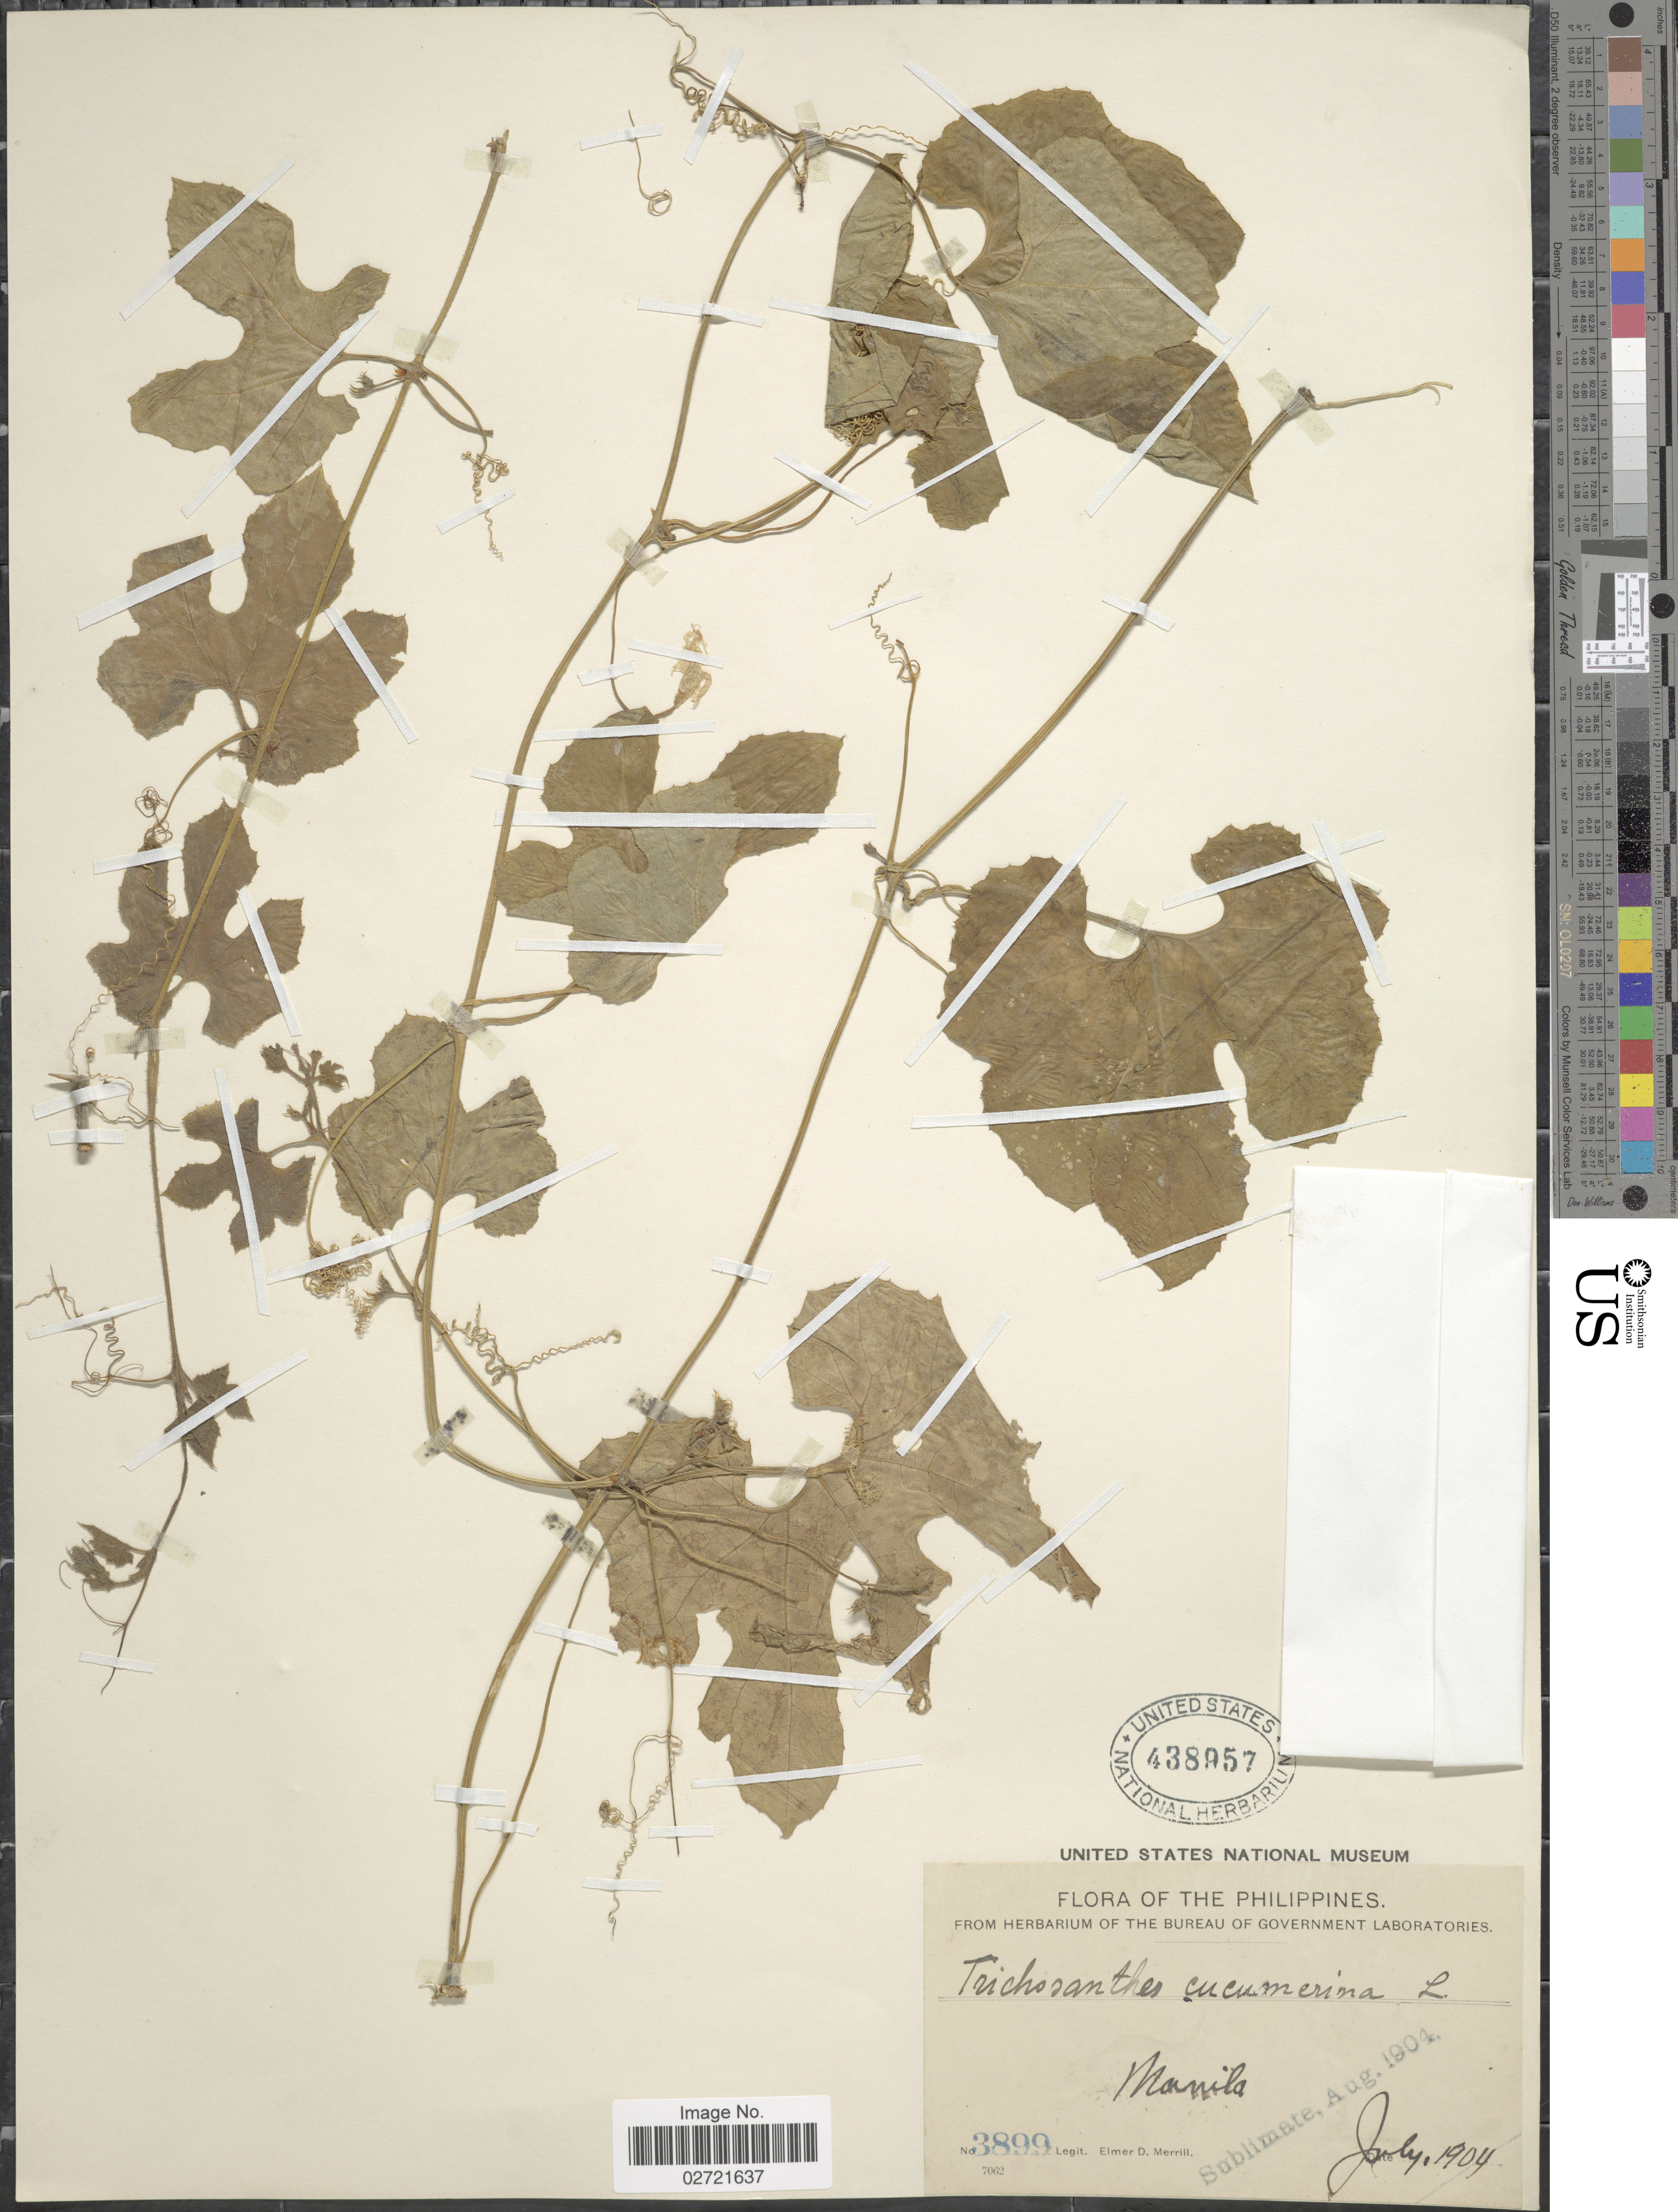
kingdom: Plantae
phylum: Tracheophyta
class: Magnoliopsida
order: Cucurbitales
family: Cucurbitaceae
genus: Trichosanthes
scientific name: Trichosanthes cucumerina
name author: L.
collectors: E. D. Merrill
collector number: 3899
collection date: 1904-07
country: Philippines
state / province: National Capital Region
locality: Manila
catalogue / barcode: US 438957